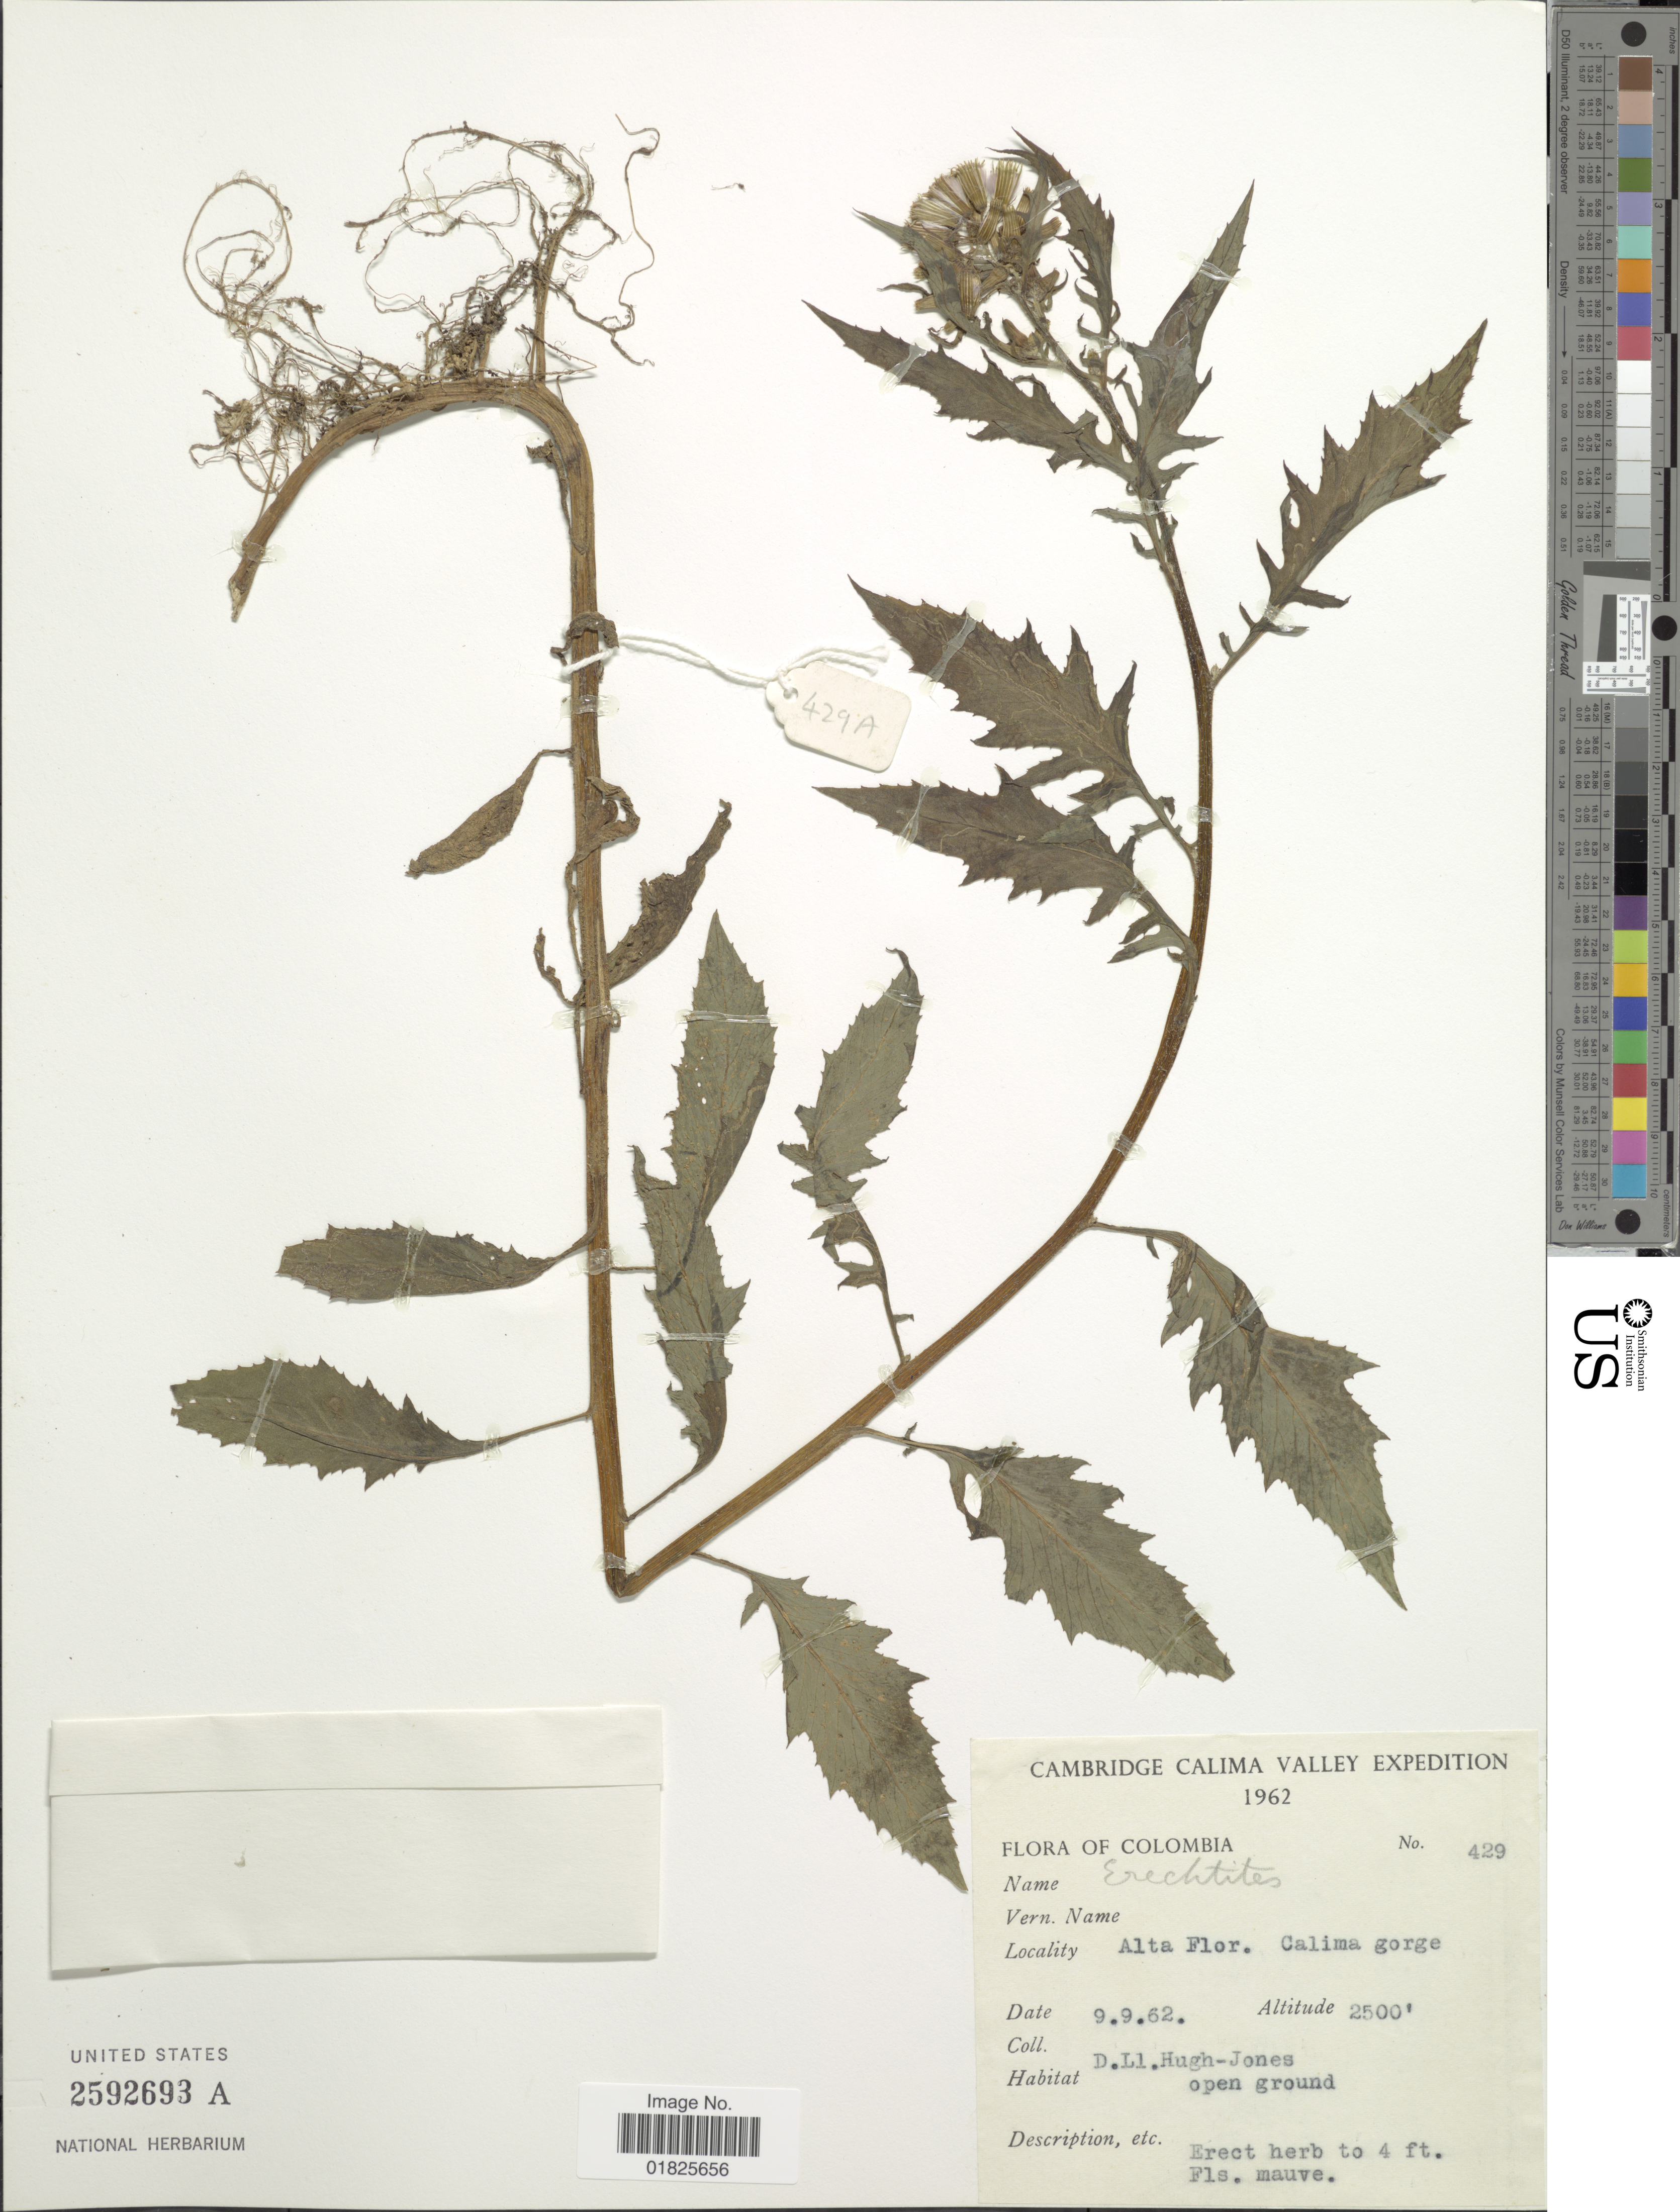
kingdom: Plantae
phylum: Tracheophyta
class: Magnoliopsida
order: Asterales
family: Asteraceae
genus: Erechtites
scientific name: Erechtites prenanthoides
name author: Hook. f.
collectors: D. Hugh-Jones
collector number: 429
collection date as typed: Transcribed d/m/y: 9/9/62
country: Colombia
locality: Cambridge Calima. Alta Flor. Calima gorge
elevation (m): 762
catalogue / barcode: US 2592693A